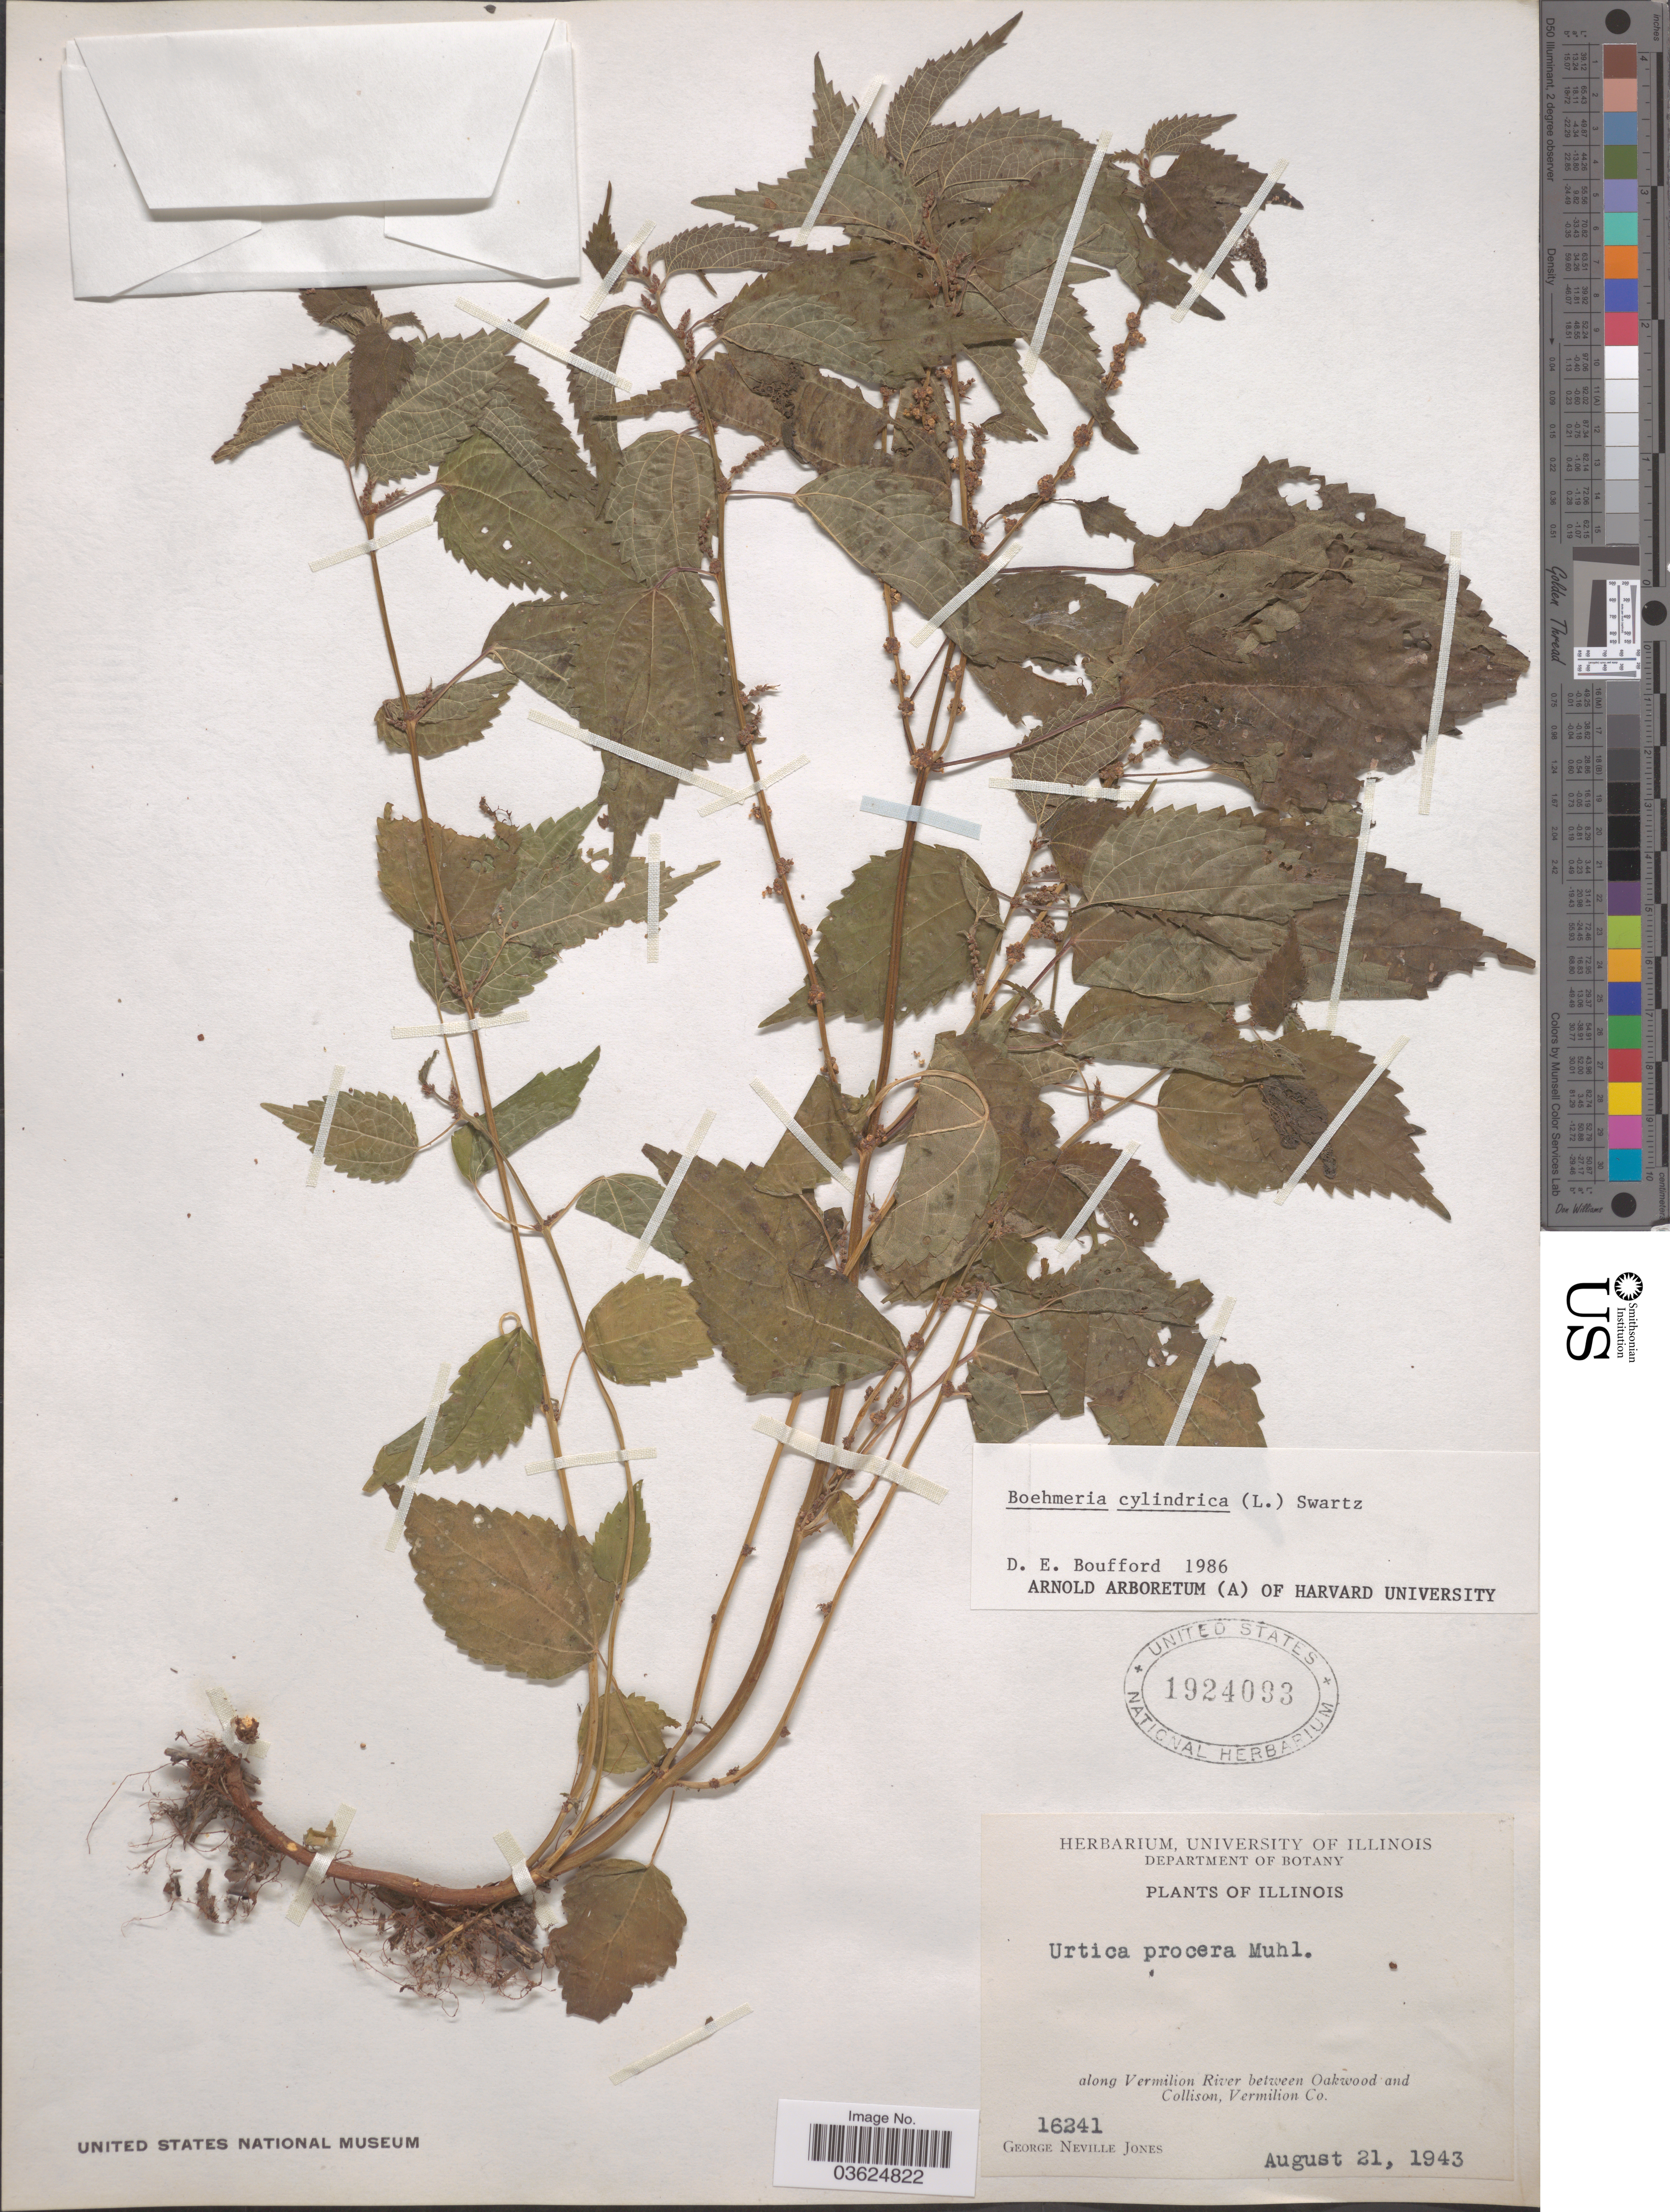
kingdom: Plantae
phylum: Tracheophyta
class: Magnoliopsida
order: Rosales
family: Urticaceae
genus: Boehmeria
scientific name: Boehmeria cylindrica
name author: (L.) Sw.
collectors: G. N. Jones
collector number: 16241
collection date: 1943-08-21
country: United States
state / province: Illinois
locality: Along Vermilion River between Oakwood and Collison, Vermilion Co.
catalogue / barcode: US 1924093